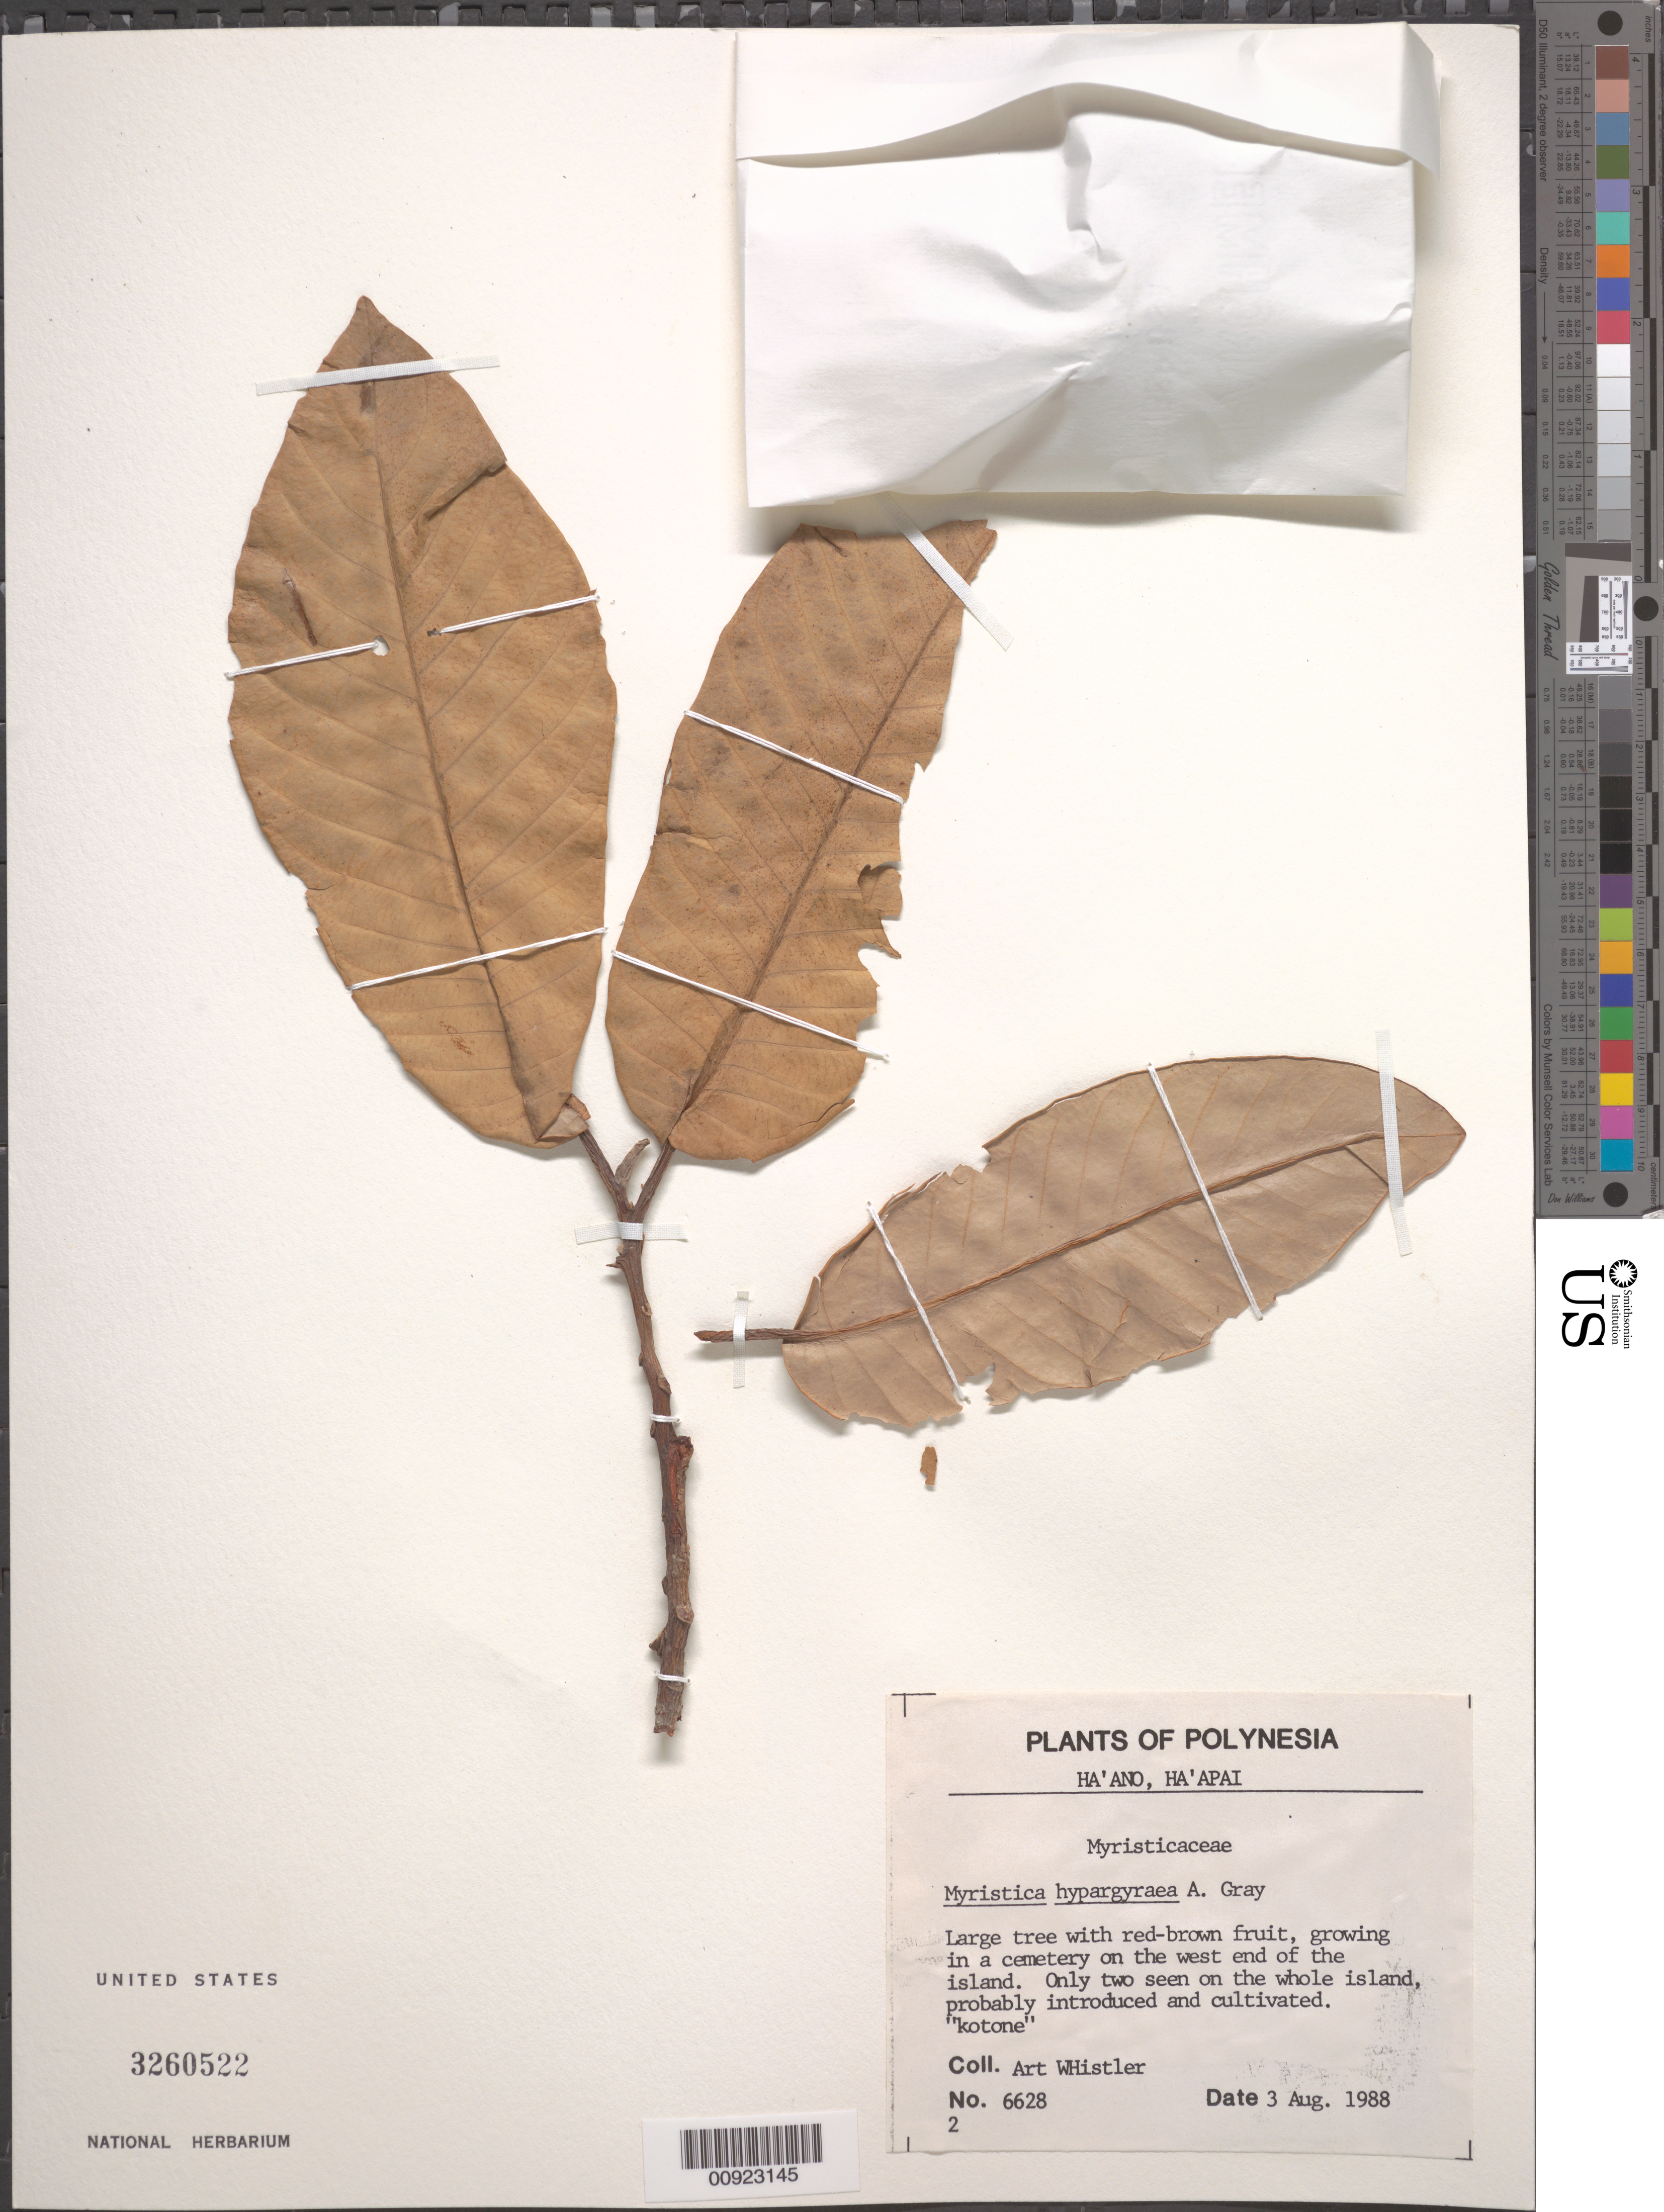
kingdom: Plantae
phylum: Tracheophyta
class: Magnoliopsida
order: Magnoliales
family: Myristicaceae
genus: Myristica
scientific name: Myristica hypargyraea subsp. hypargyraea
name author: A. Gray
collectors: A. Whistler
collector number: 6628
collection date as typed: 03 Aug 1988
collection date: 1988-08-03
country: Tonga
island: Ha'ano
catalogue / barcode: US 3269522